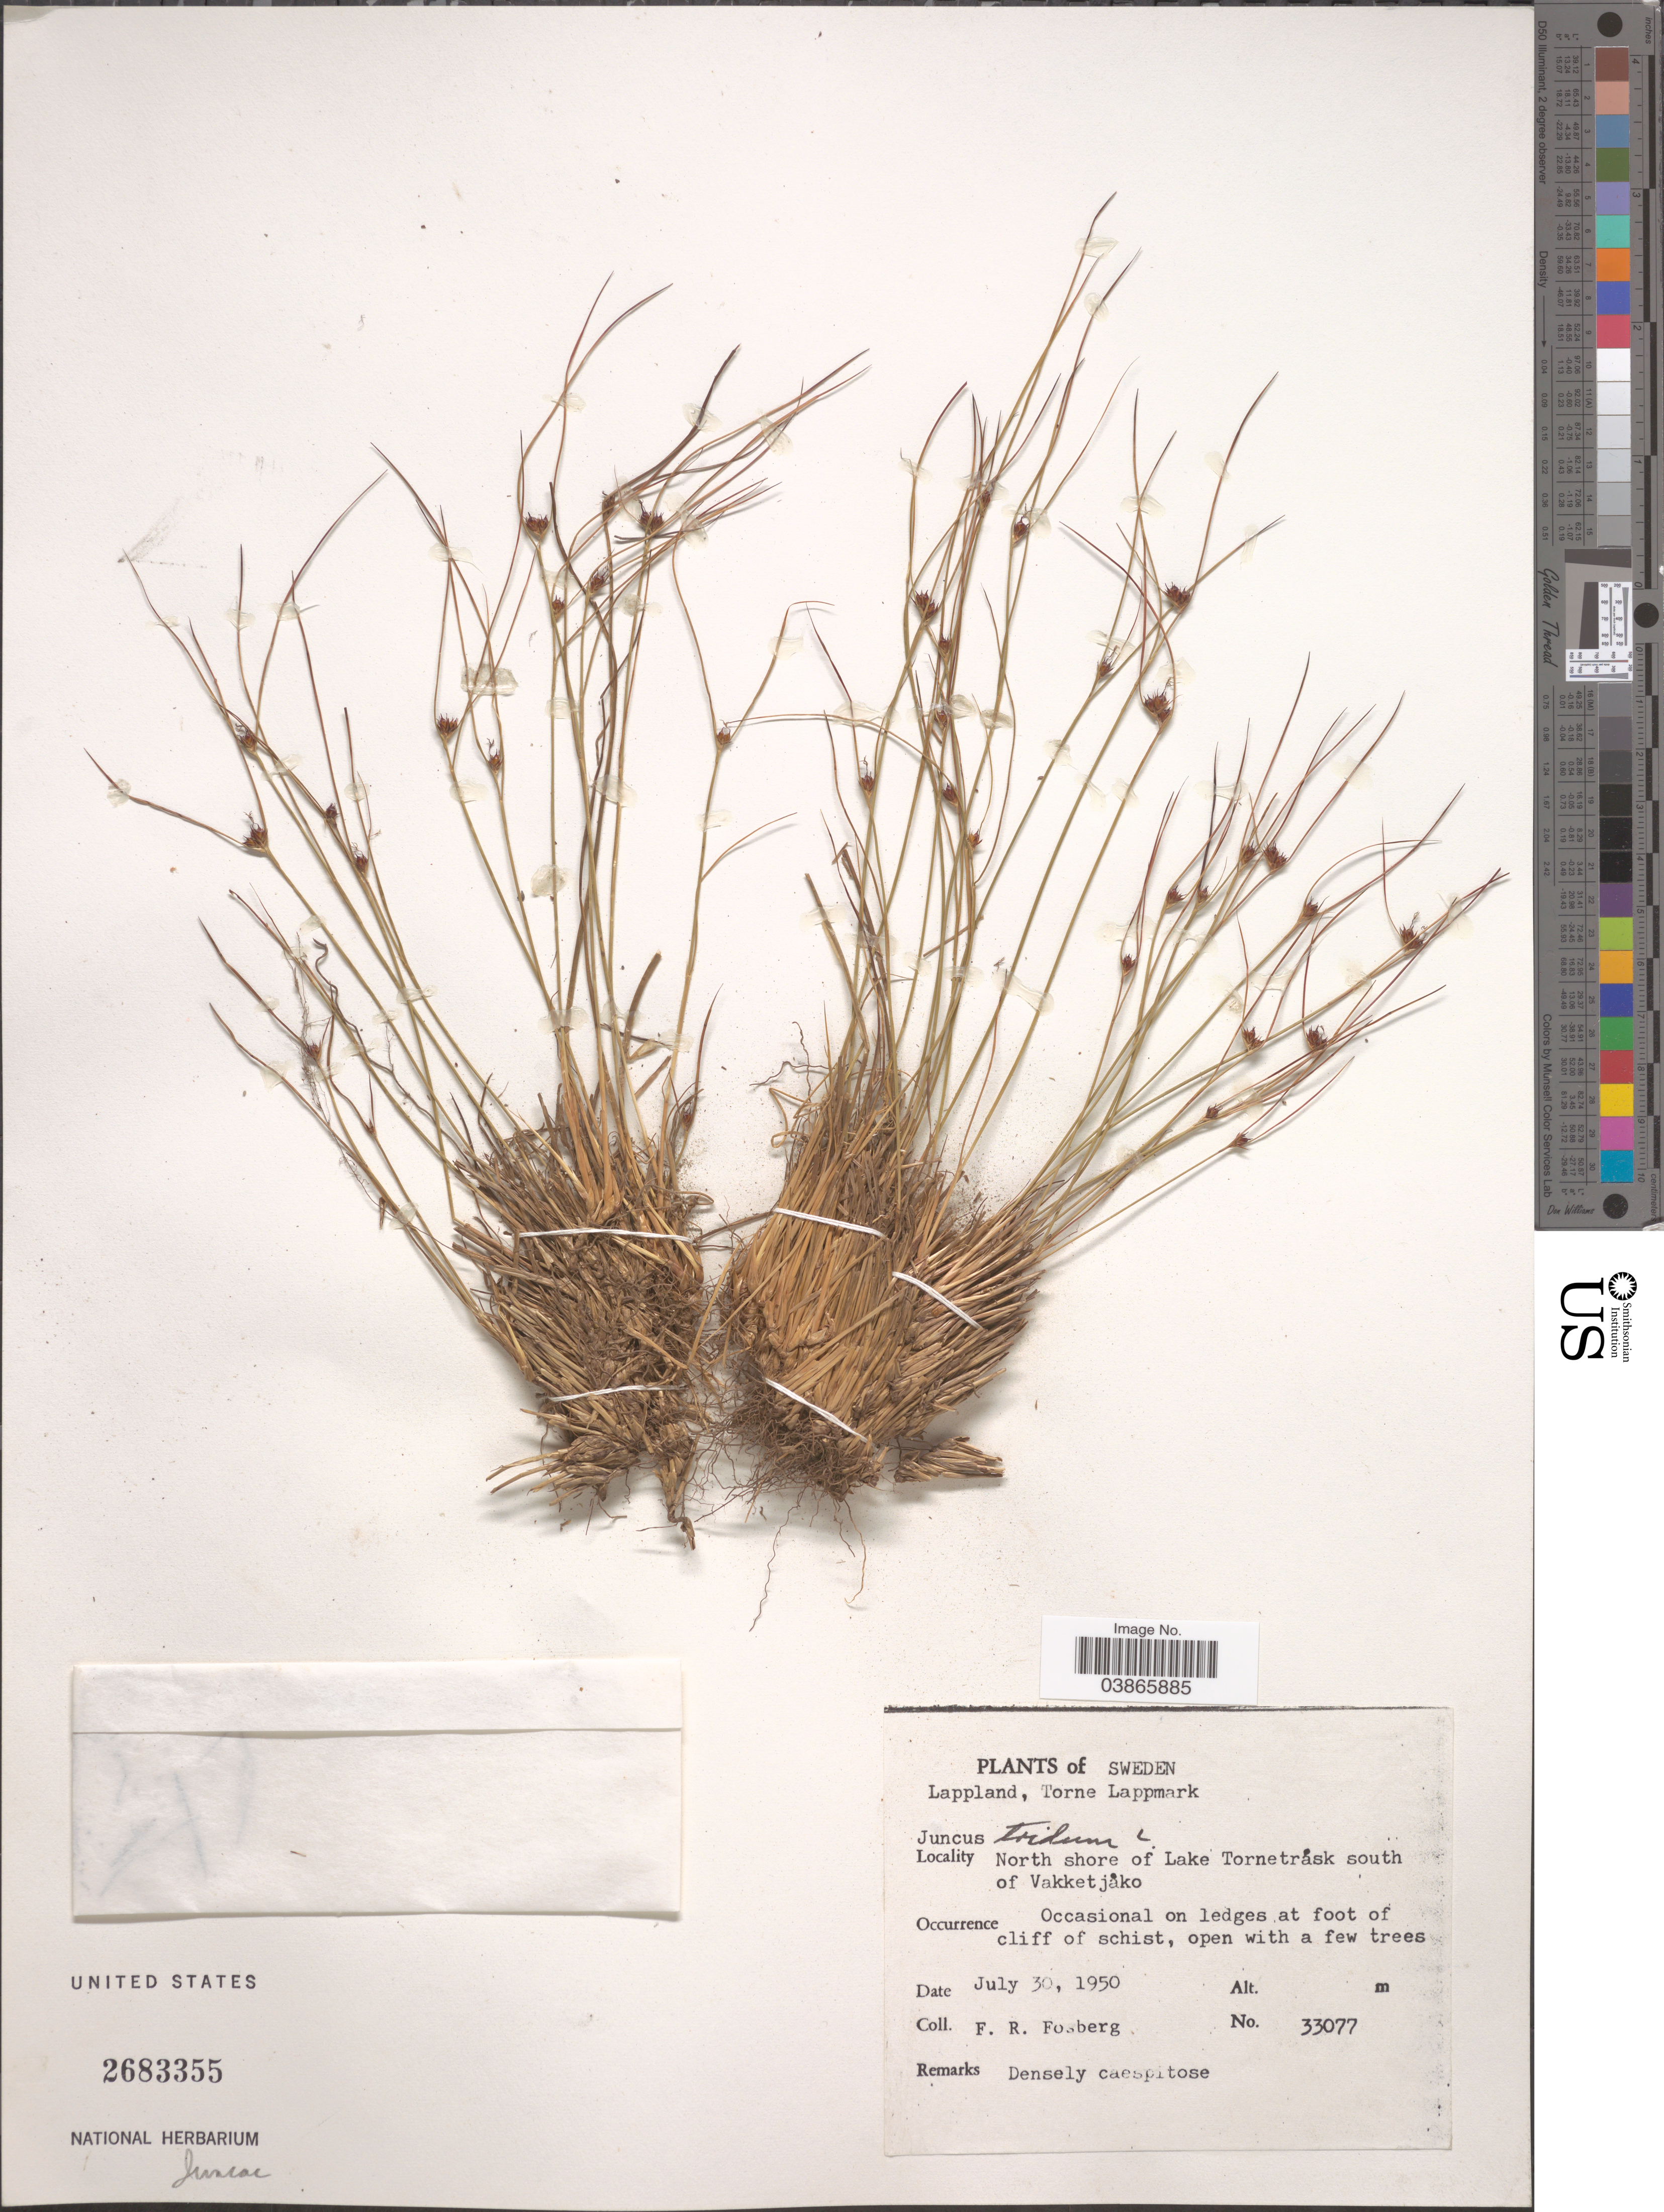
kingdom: Plantae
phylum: Tracheophyta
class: Liliopsida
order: Poales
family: Juncaceae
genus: Juncus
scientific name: Juncus triglumis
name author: L.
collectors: F. R. Fosberg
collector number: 33077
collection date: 1950-07-30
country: Sweden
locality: Lappland, Torne Lappmark. North shore of Lake Tornetrásk south of Vakketjàko. On ledges at foot of cliff of schist.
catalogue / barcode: US 2683355